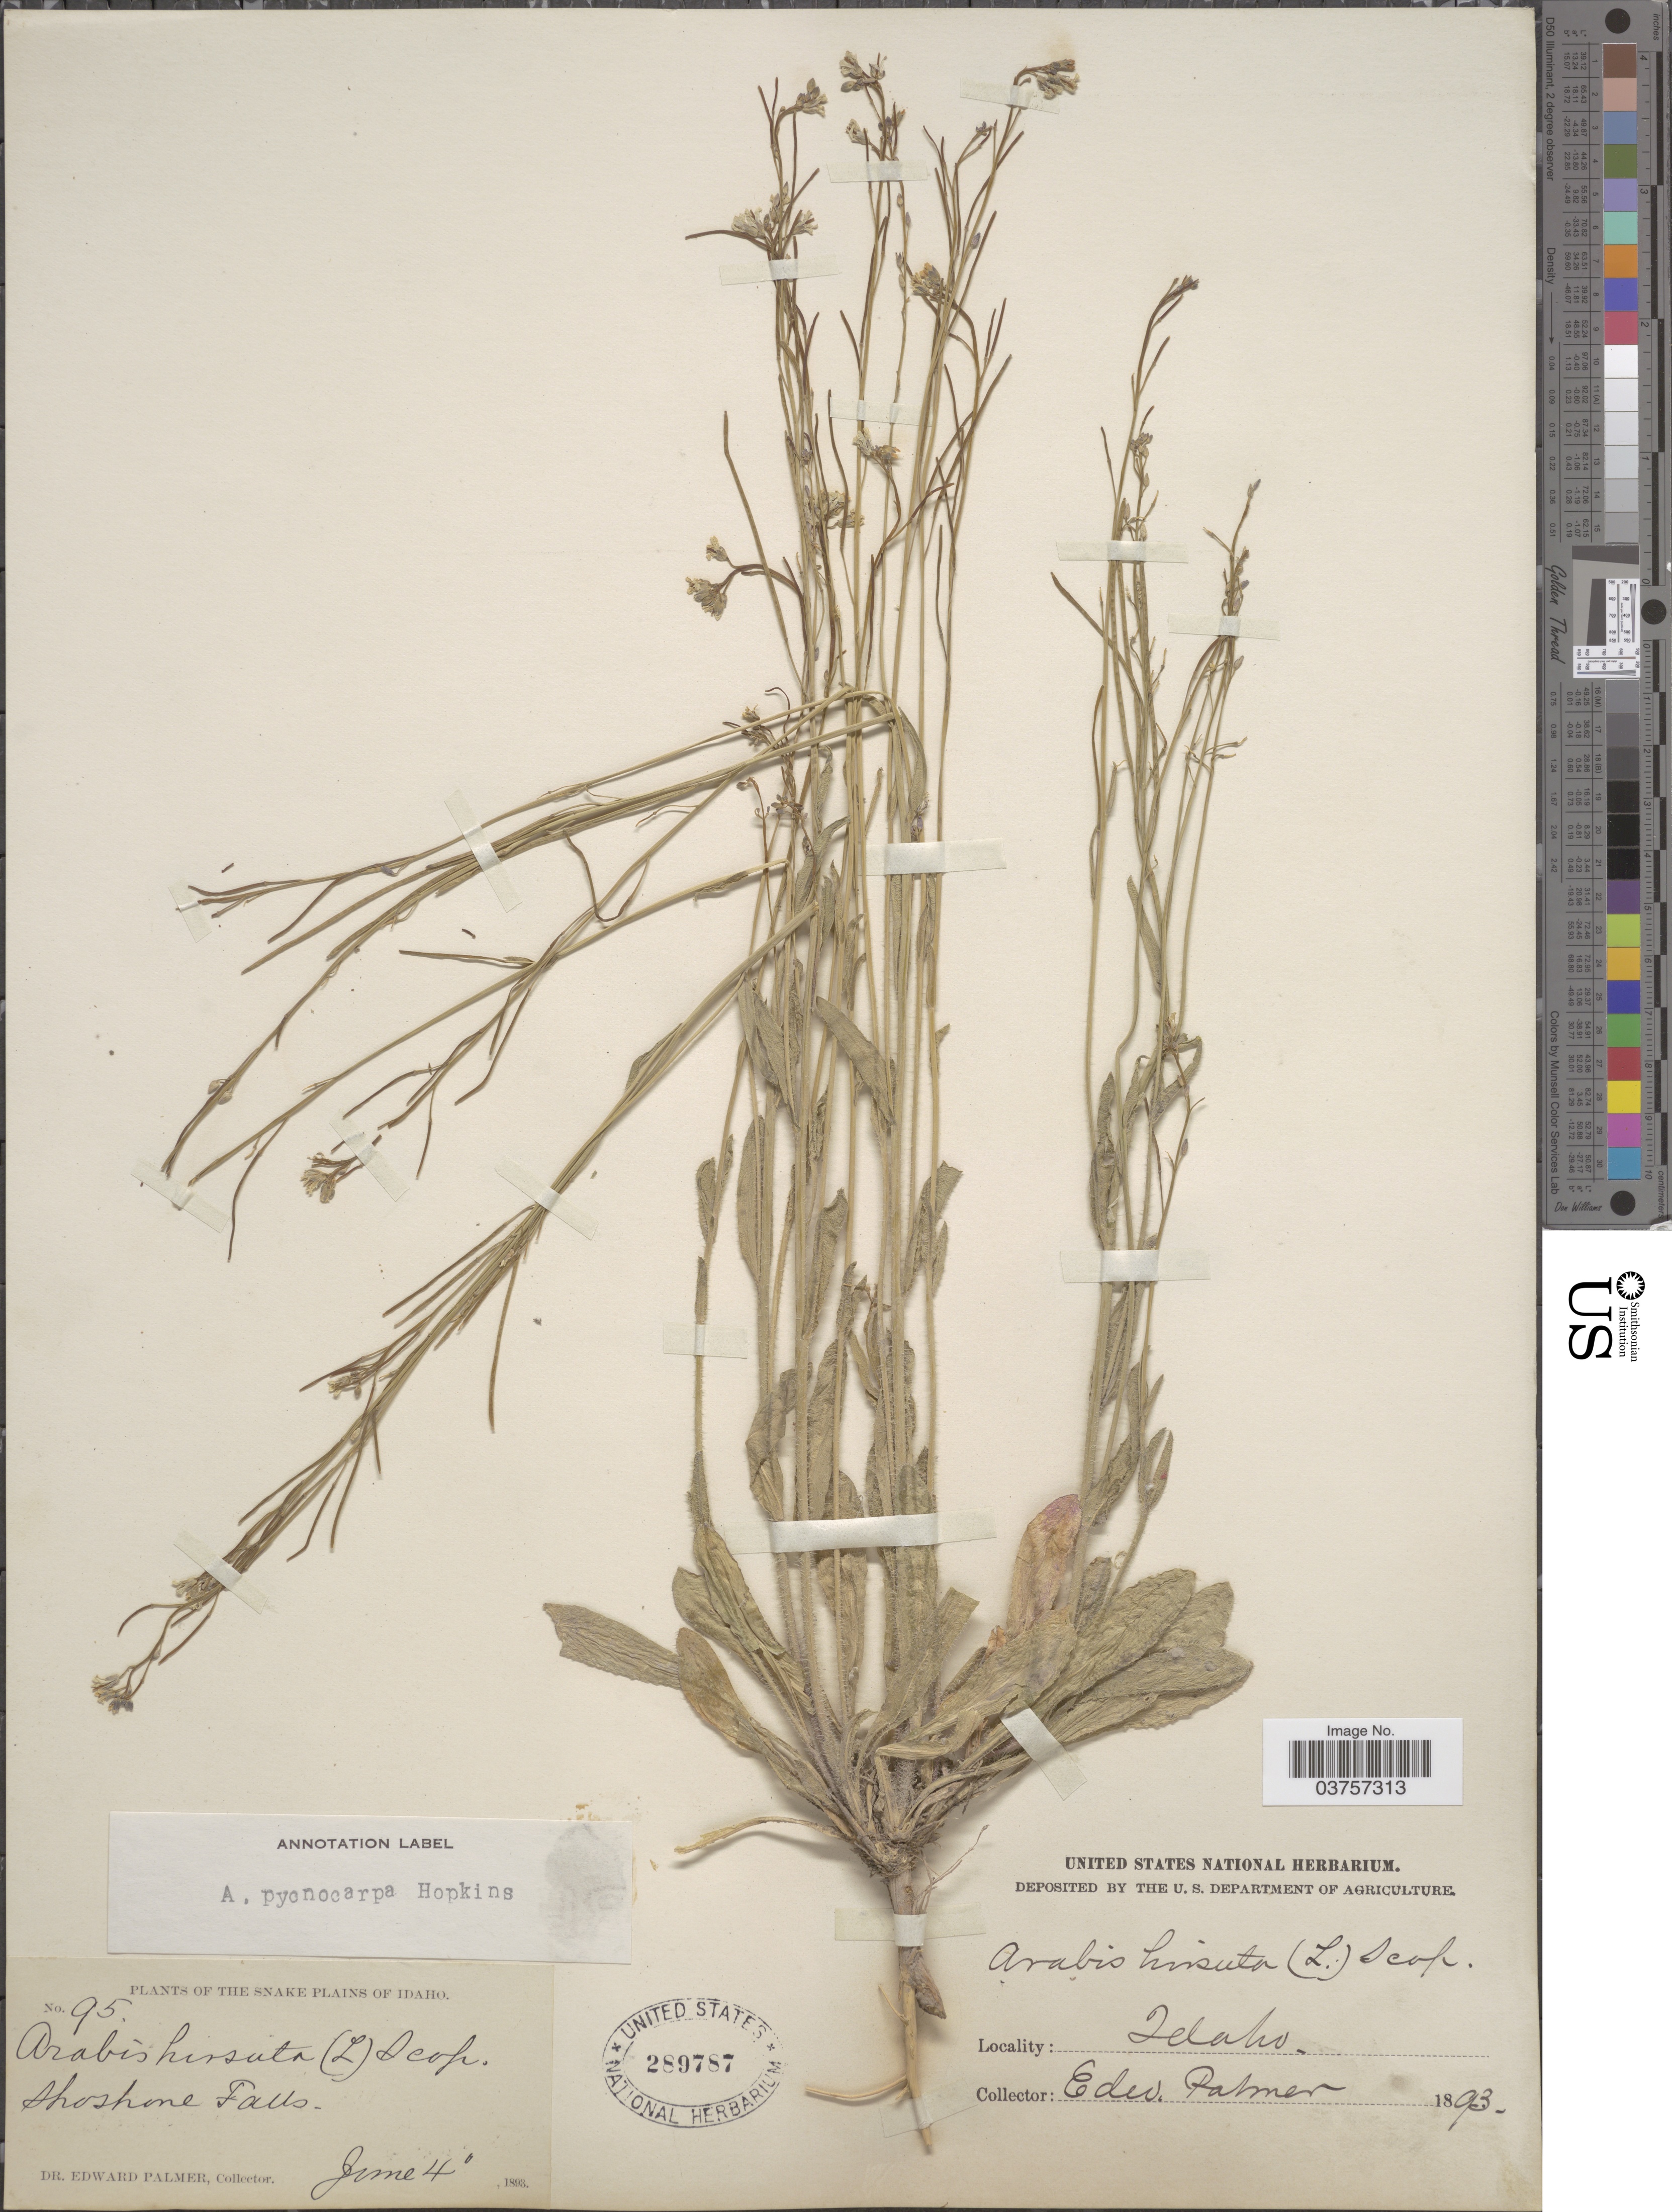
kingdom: Plantae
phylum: Tracheophyta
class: Magnoliopsida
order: Brassicales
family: Brassicaceae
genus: Arabis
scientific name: Arabis hirsuta var. pycnocarpa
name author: M. Hopkins & Rollins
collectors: E. Palmer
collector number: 95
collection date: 1893-06-04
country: United States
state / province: Idaho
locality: The Snake Plains of Idaho. Shoshone Falls.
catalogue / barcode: US 289787